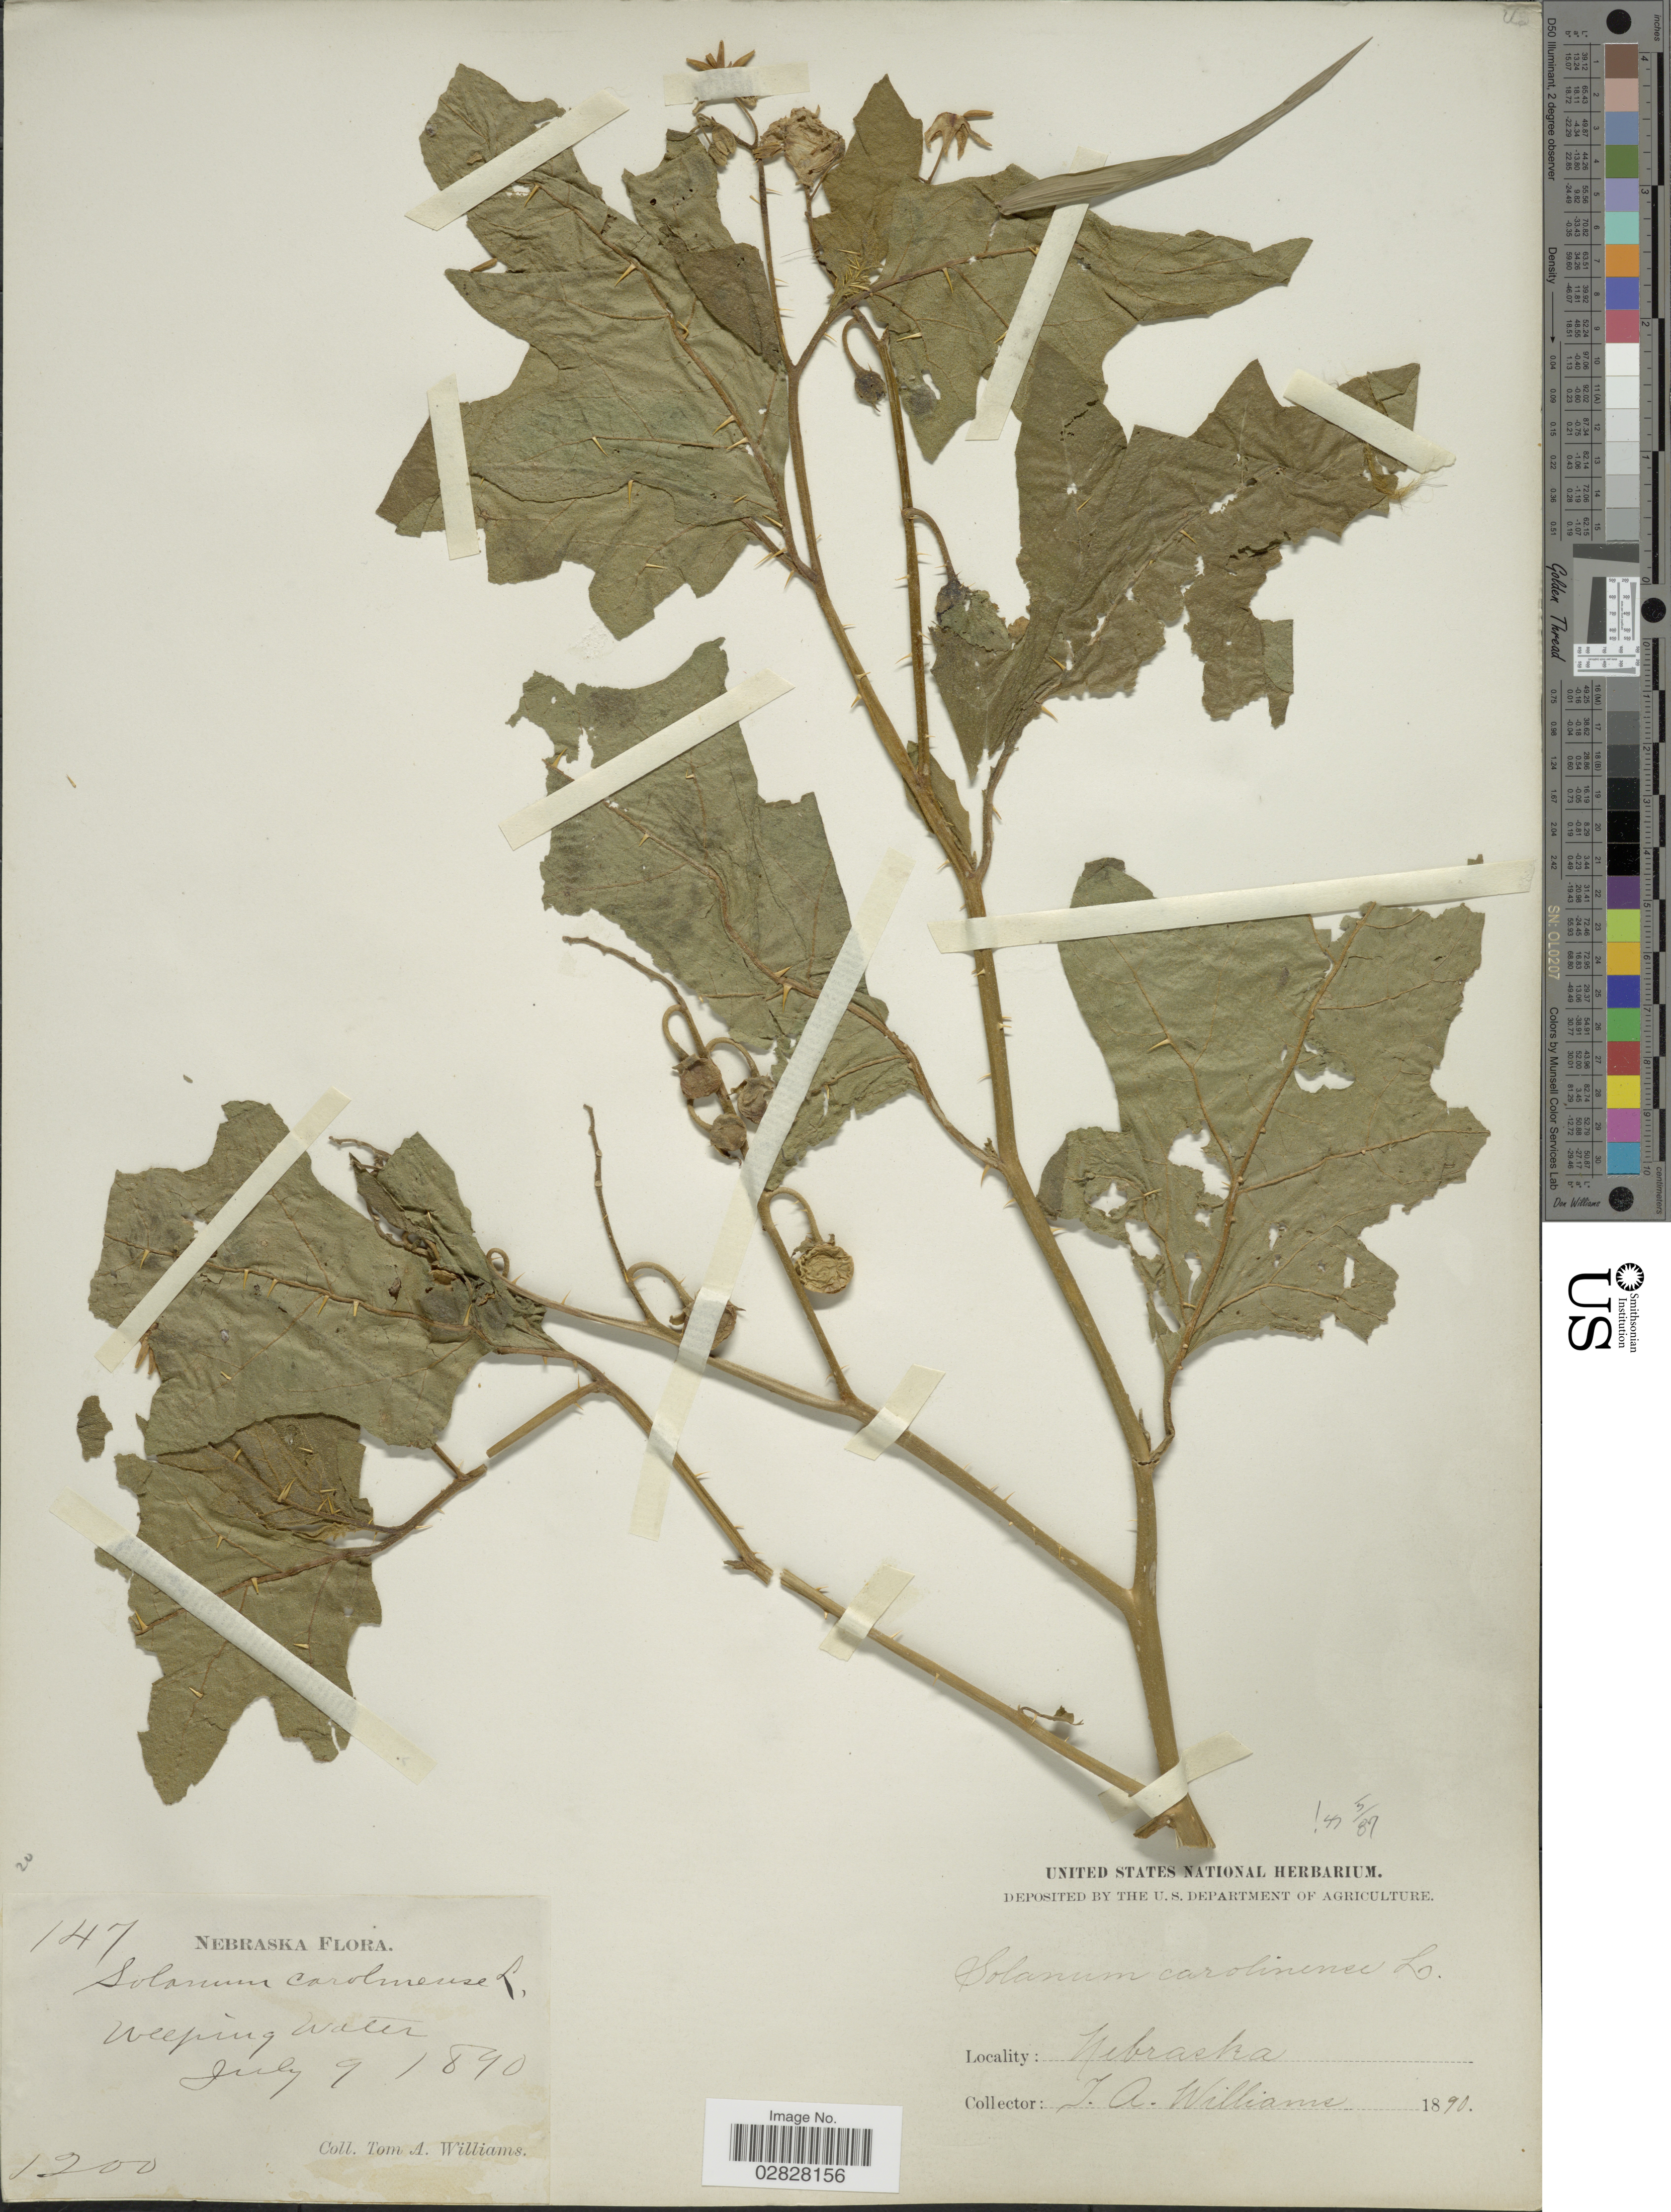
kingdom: Plantae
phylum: Tracheophyta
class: Magnoliopsida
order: Solanales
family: Solanaceae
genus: Solanum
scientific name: Solanum carolinense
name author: L.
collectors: T. A. Williams (herbarium)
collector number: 147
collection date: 1890-07-09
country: United States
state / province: Nebraska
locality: Weeping Water.